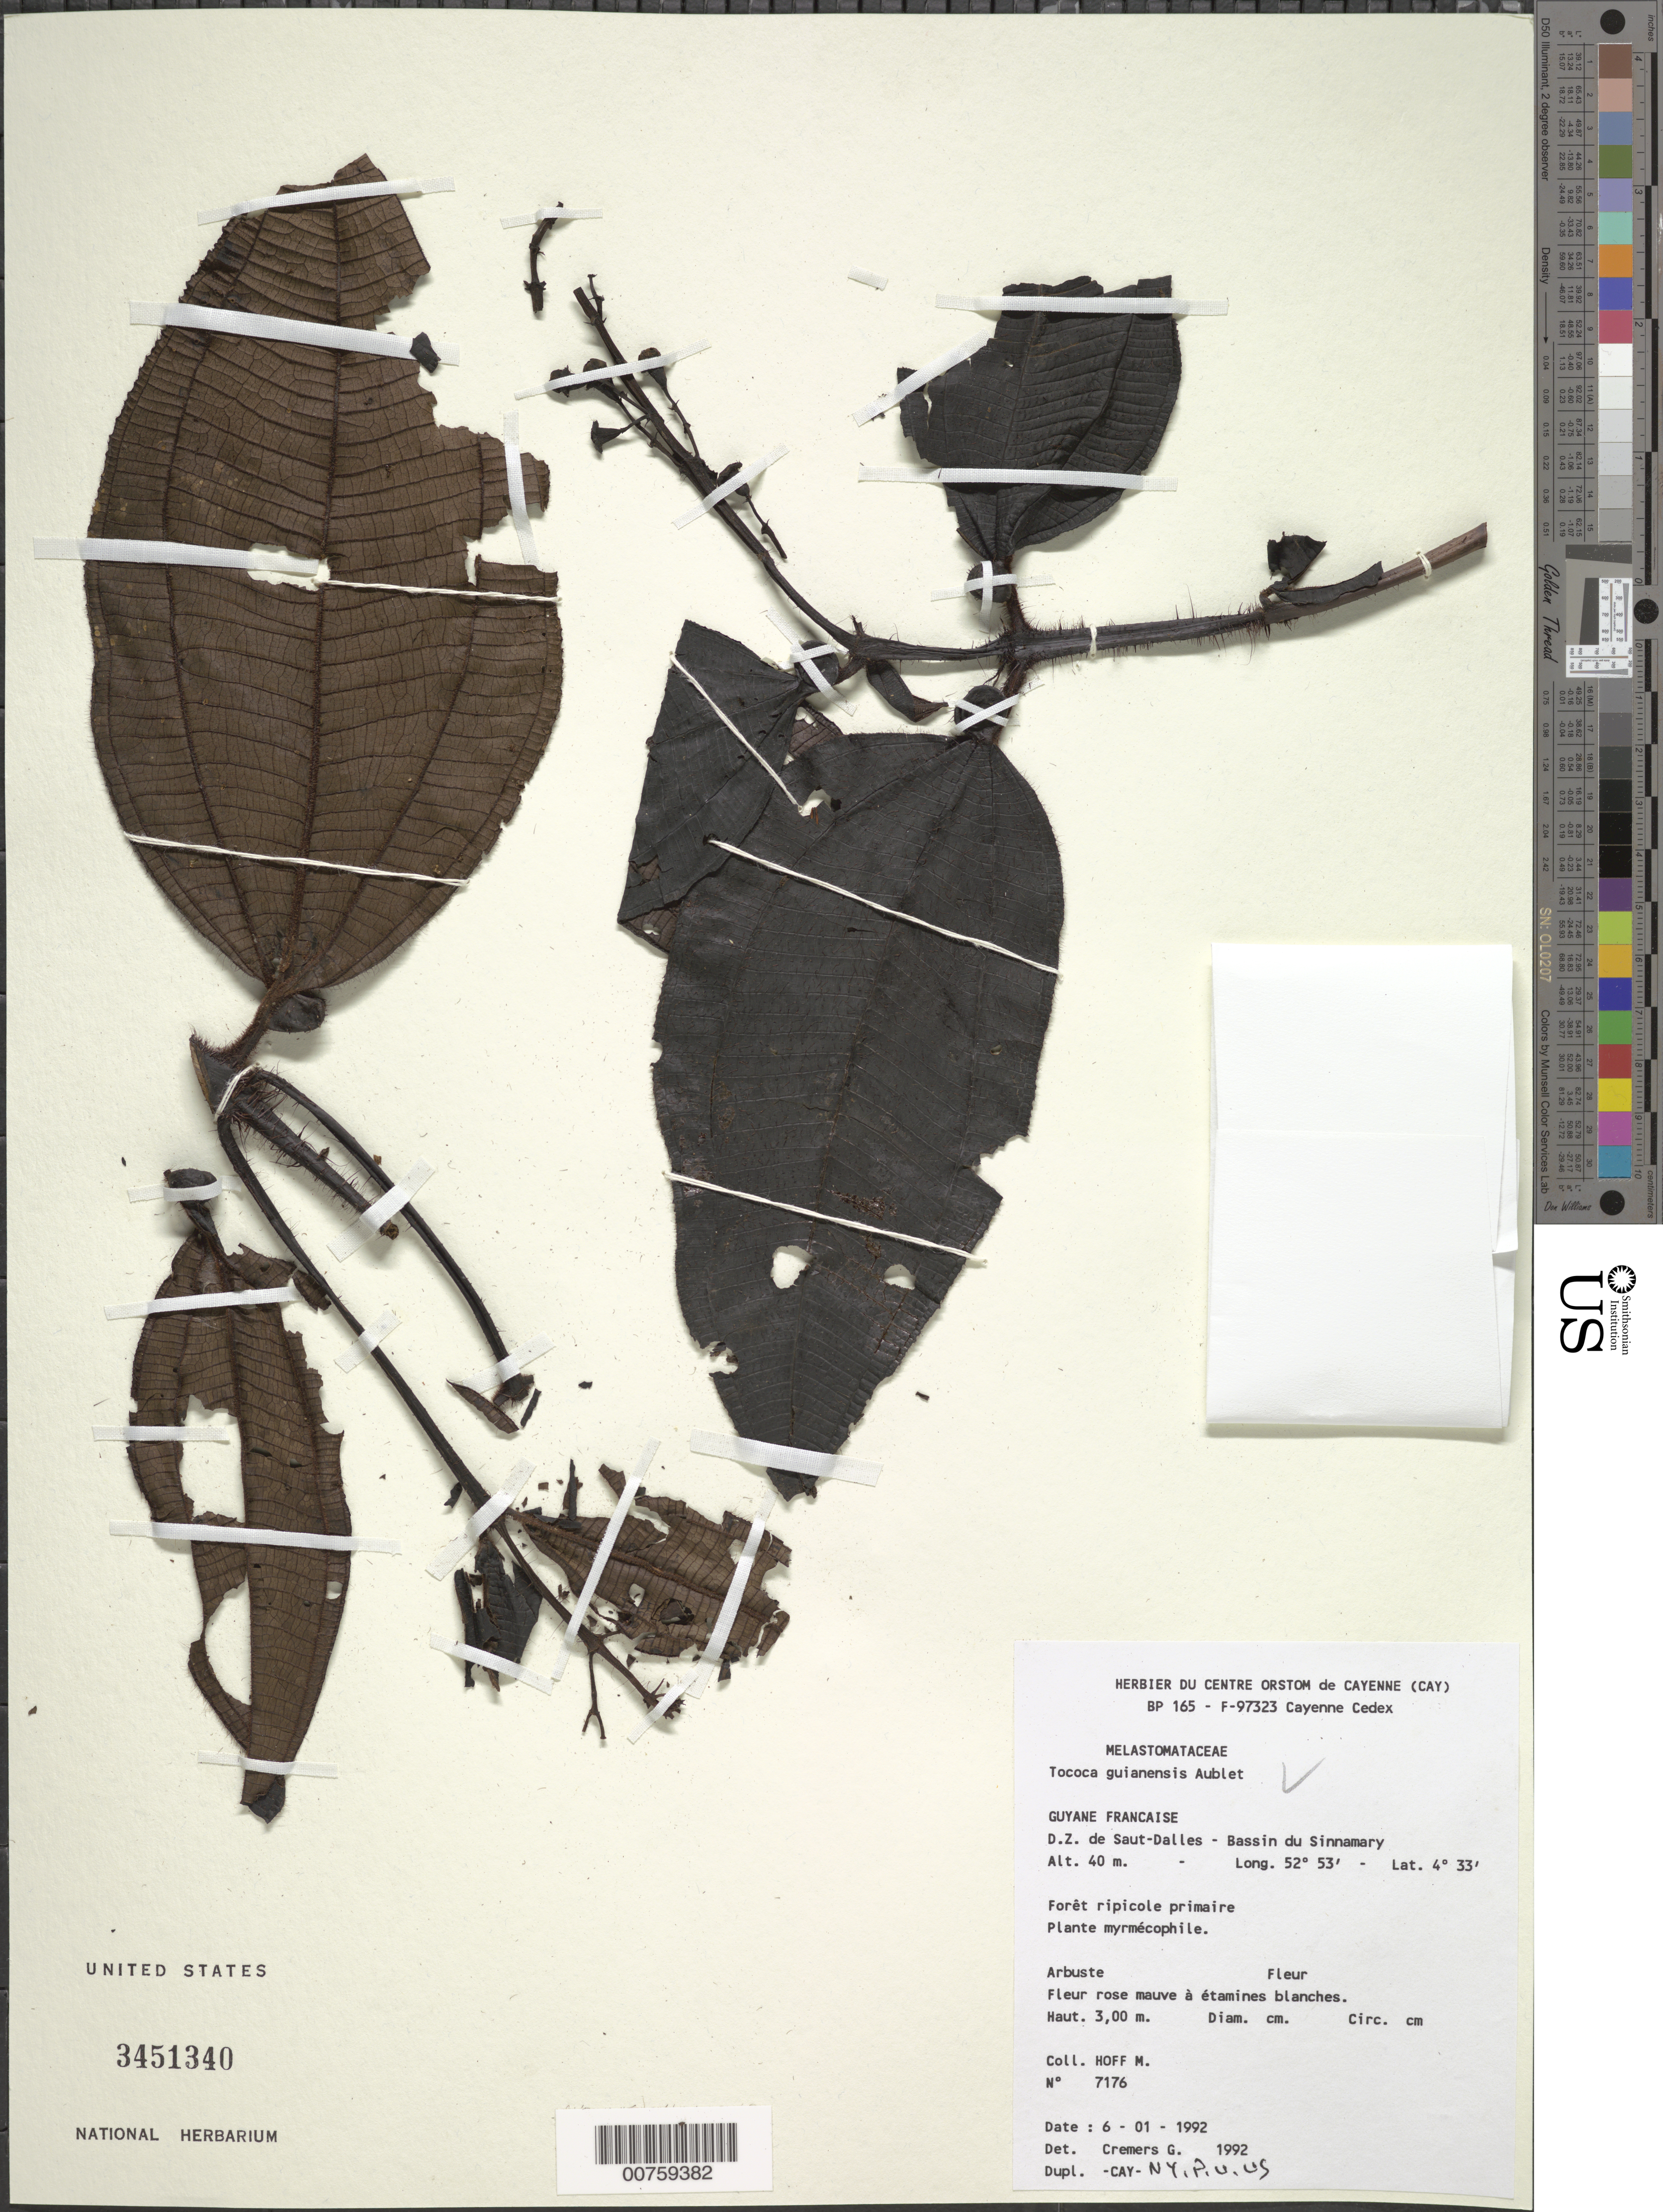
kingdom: Plantae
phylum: Tracheophyta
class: Magnoliopsida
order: Myrtales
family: Melastomataceae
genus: Tococa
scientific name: Tococa guianensis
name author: Aubl.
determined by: Michelangeli, F. A.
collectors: M. Hoff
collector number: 7176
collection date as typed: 6-Jan-92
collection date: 1992-01-06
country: French Guiana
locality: D.Z. de Saut-Dalles, Bassin du Sinnamary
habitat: Primary riparian forest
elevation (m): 40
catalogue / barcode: US 3451340